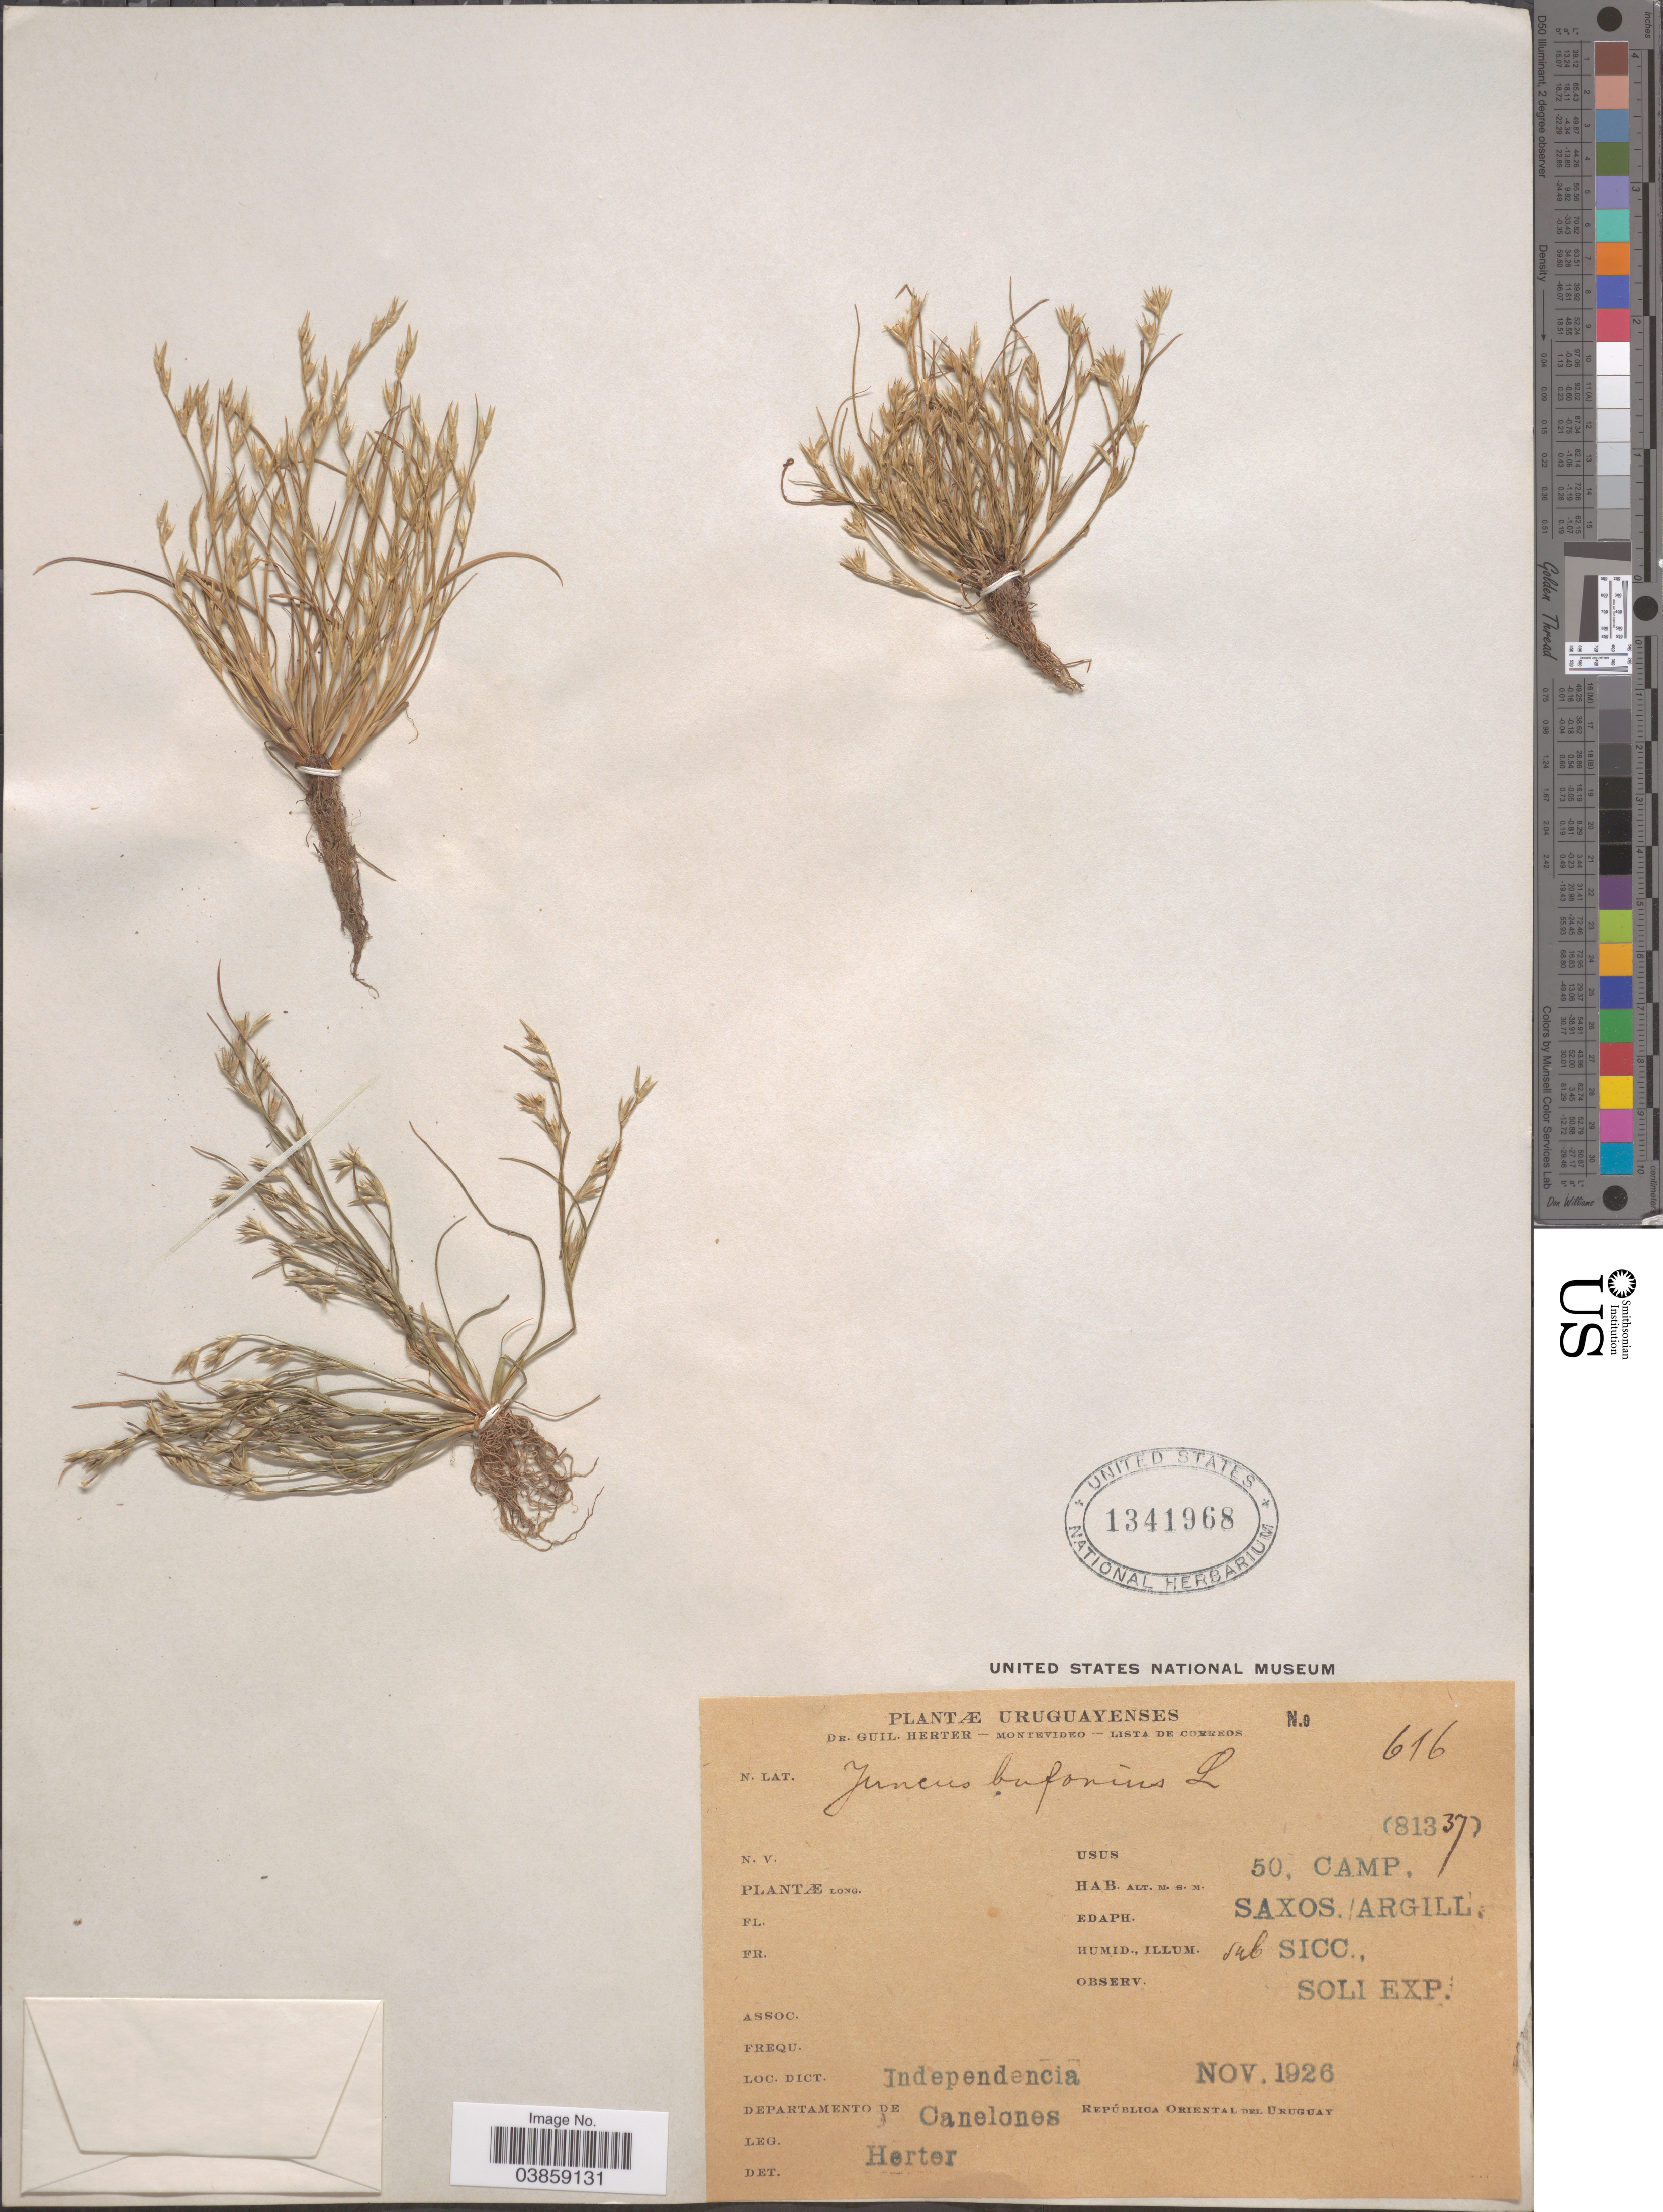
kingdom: Plantae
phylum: Tracheophyta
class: Liliopsida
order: Poales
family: Juncaceae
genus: Juncus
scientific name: Juncus bufonius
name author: L.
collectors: G. Herter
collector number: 616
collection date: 1926-11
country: Uruguay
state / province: Canelones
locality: Independencia. Departamento de Canelos. Camp.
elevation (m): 50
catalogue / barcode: US 1341968